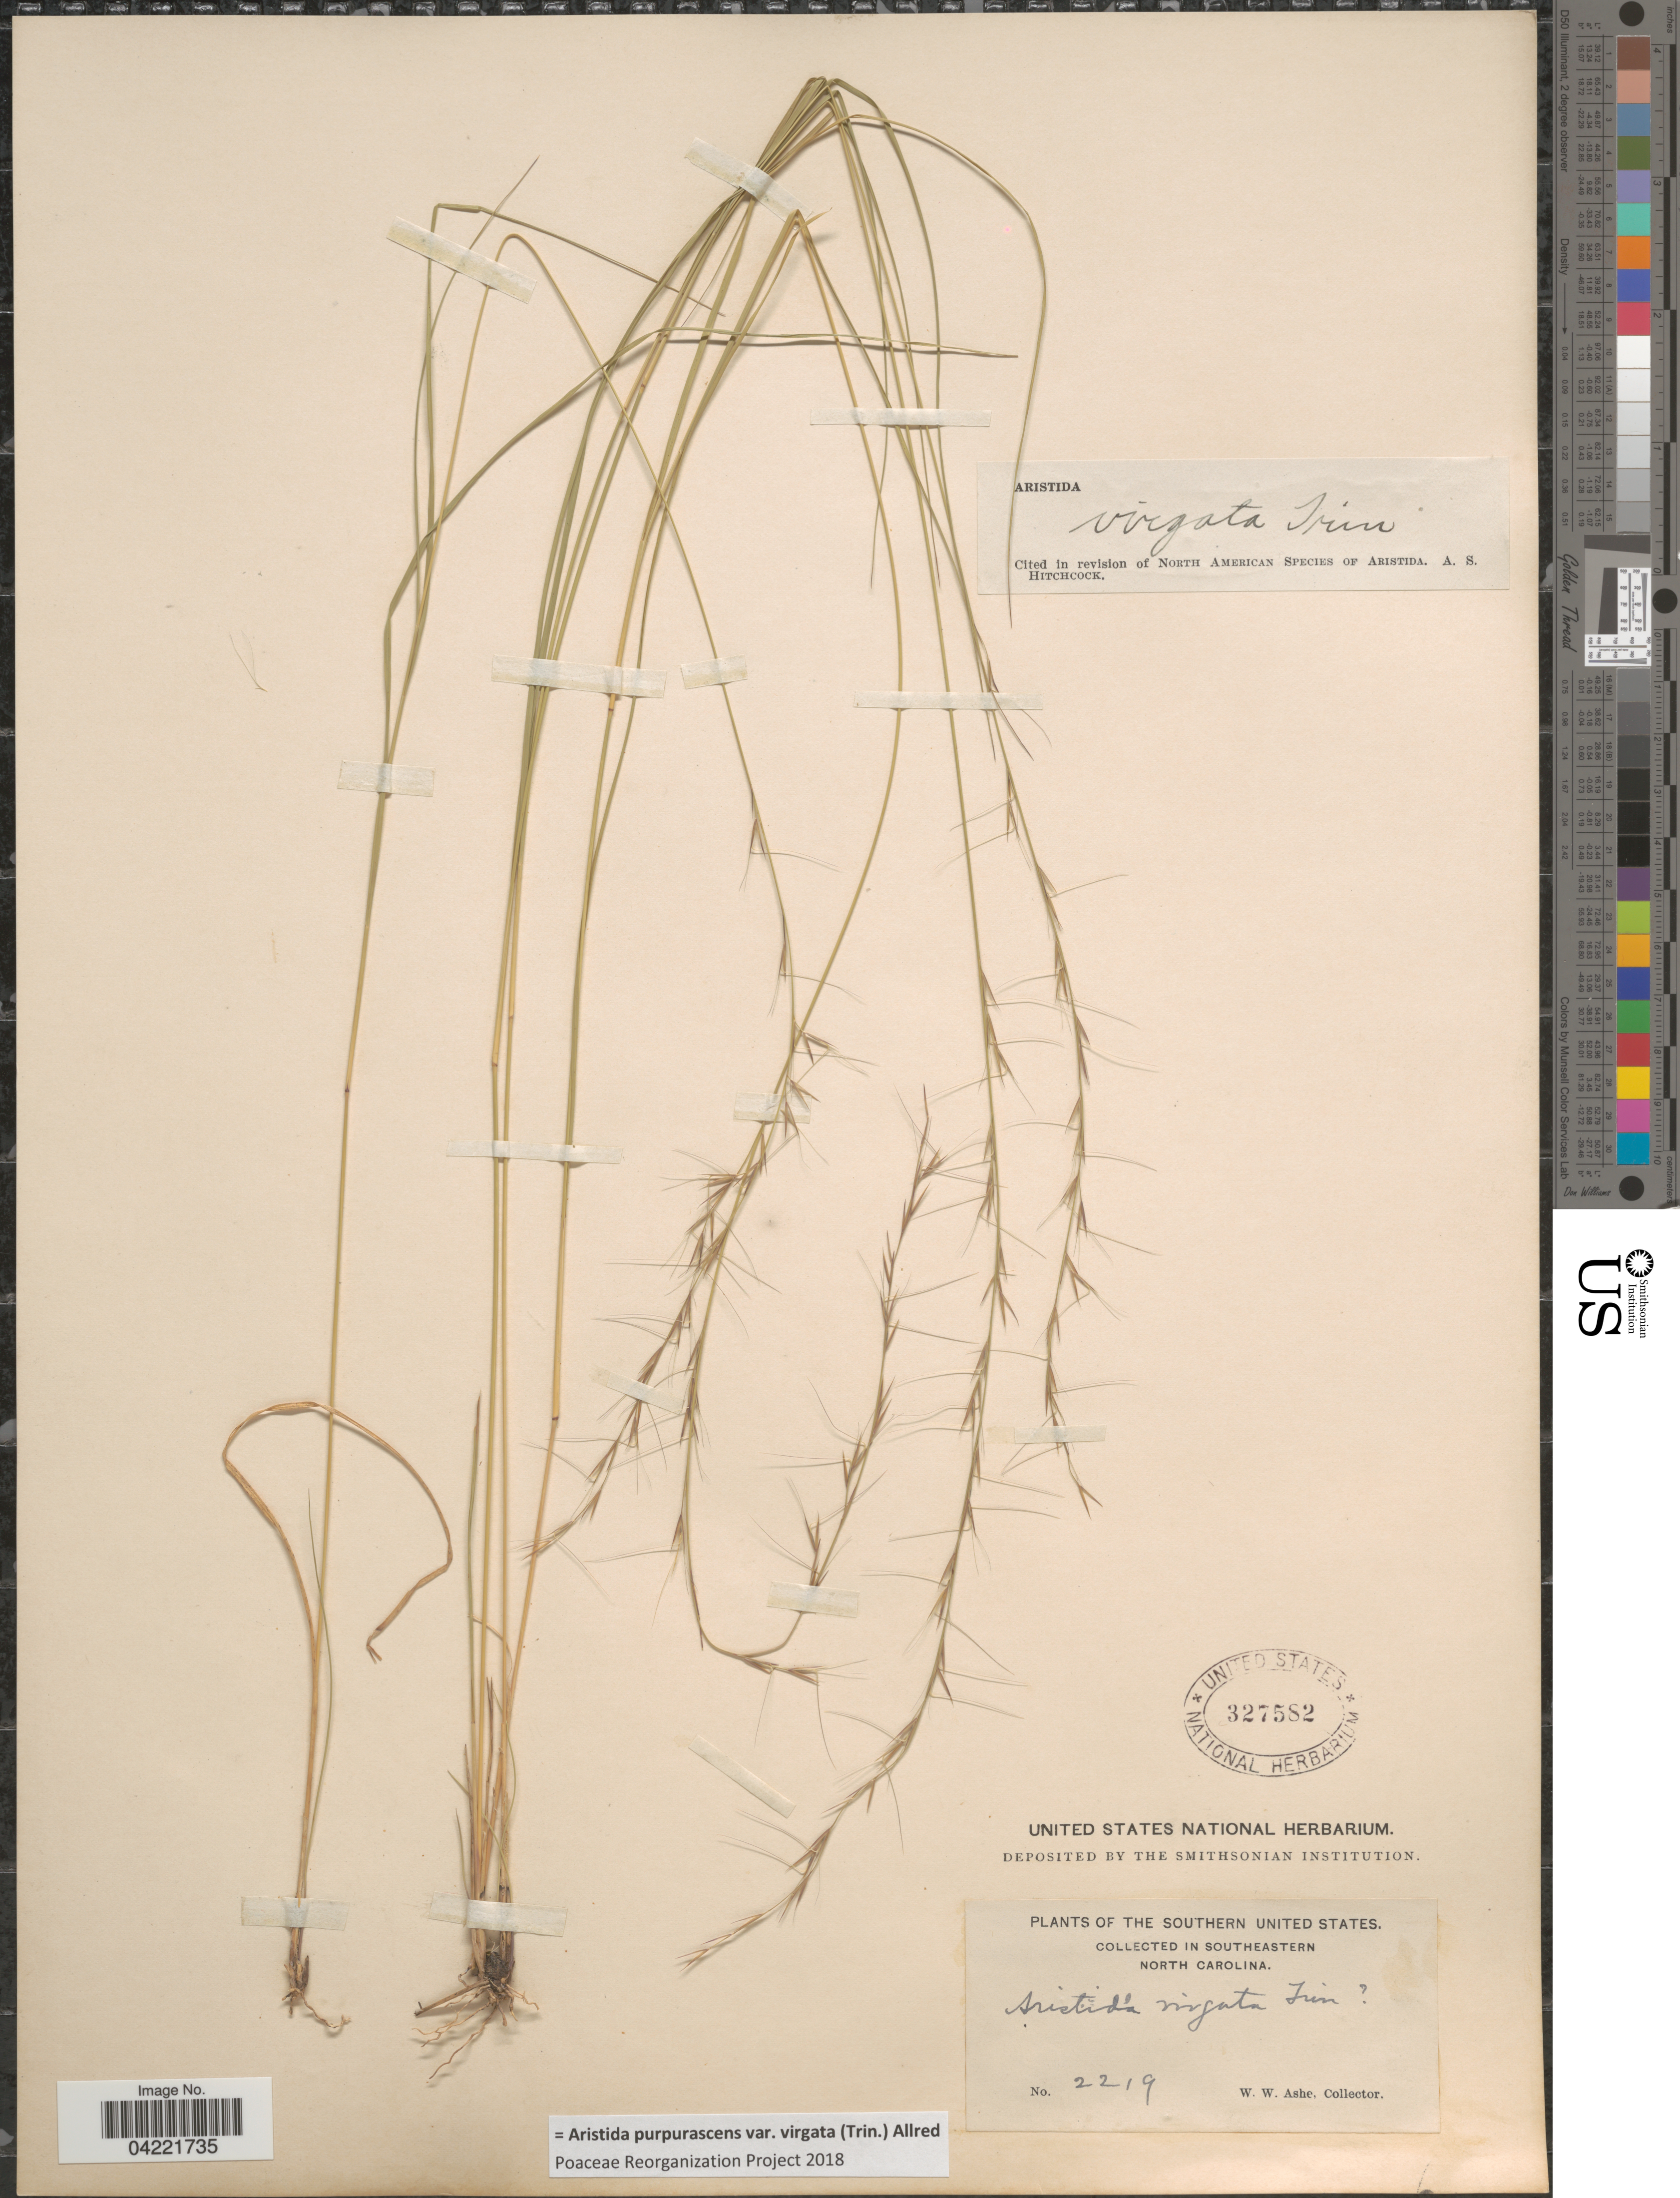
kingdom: Plantae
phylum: Tracheophyta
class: Liliopsida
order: Poales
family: Poaceae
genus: Aristida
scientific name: Aristida purpurascens var. virgata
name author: (Trin.) Allred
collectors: W. W. Ashe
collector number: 2219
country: United States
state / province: North Carolina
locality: Southern United States. In Southeastern North Carolina.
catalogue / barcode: US 327582